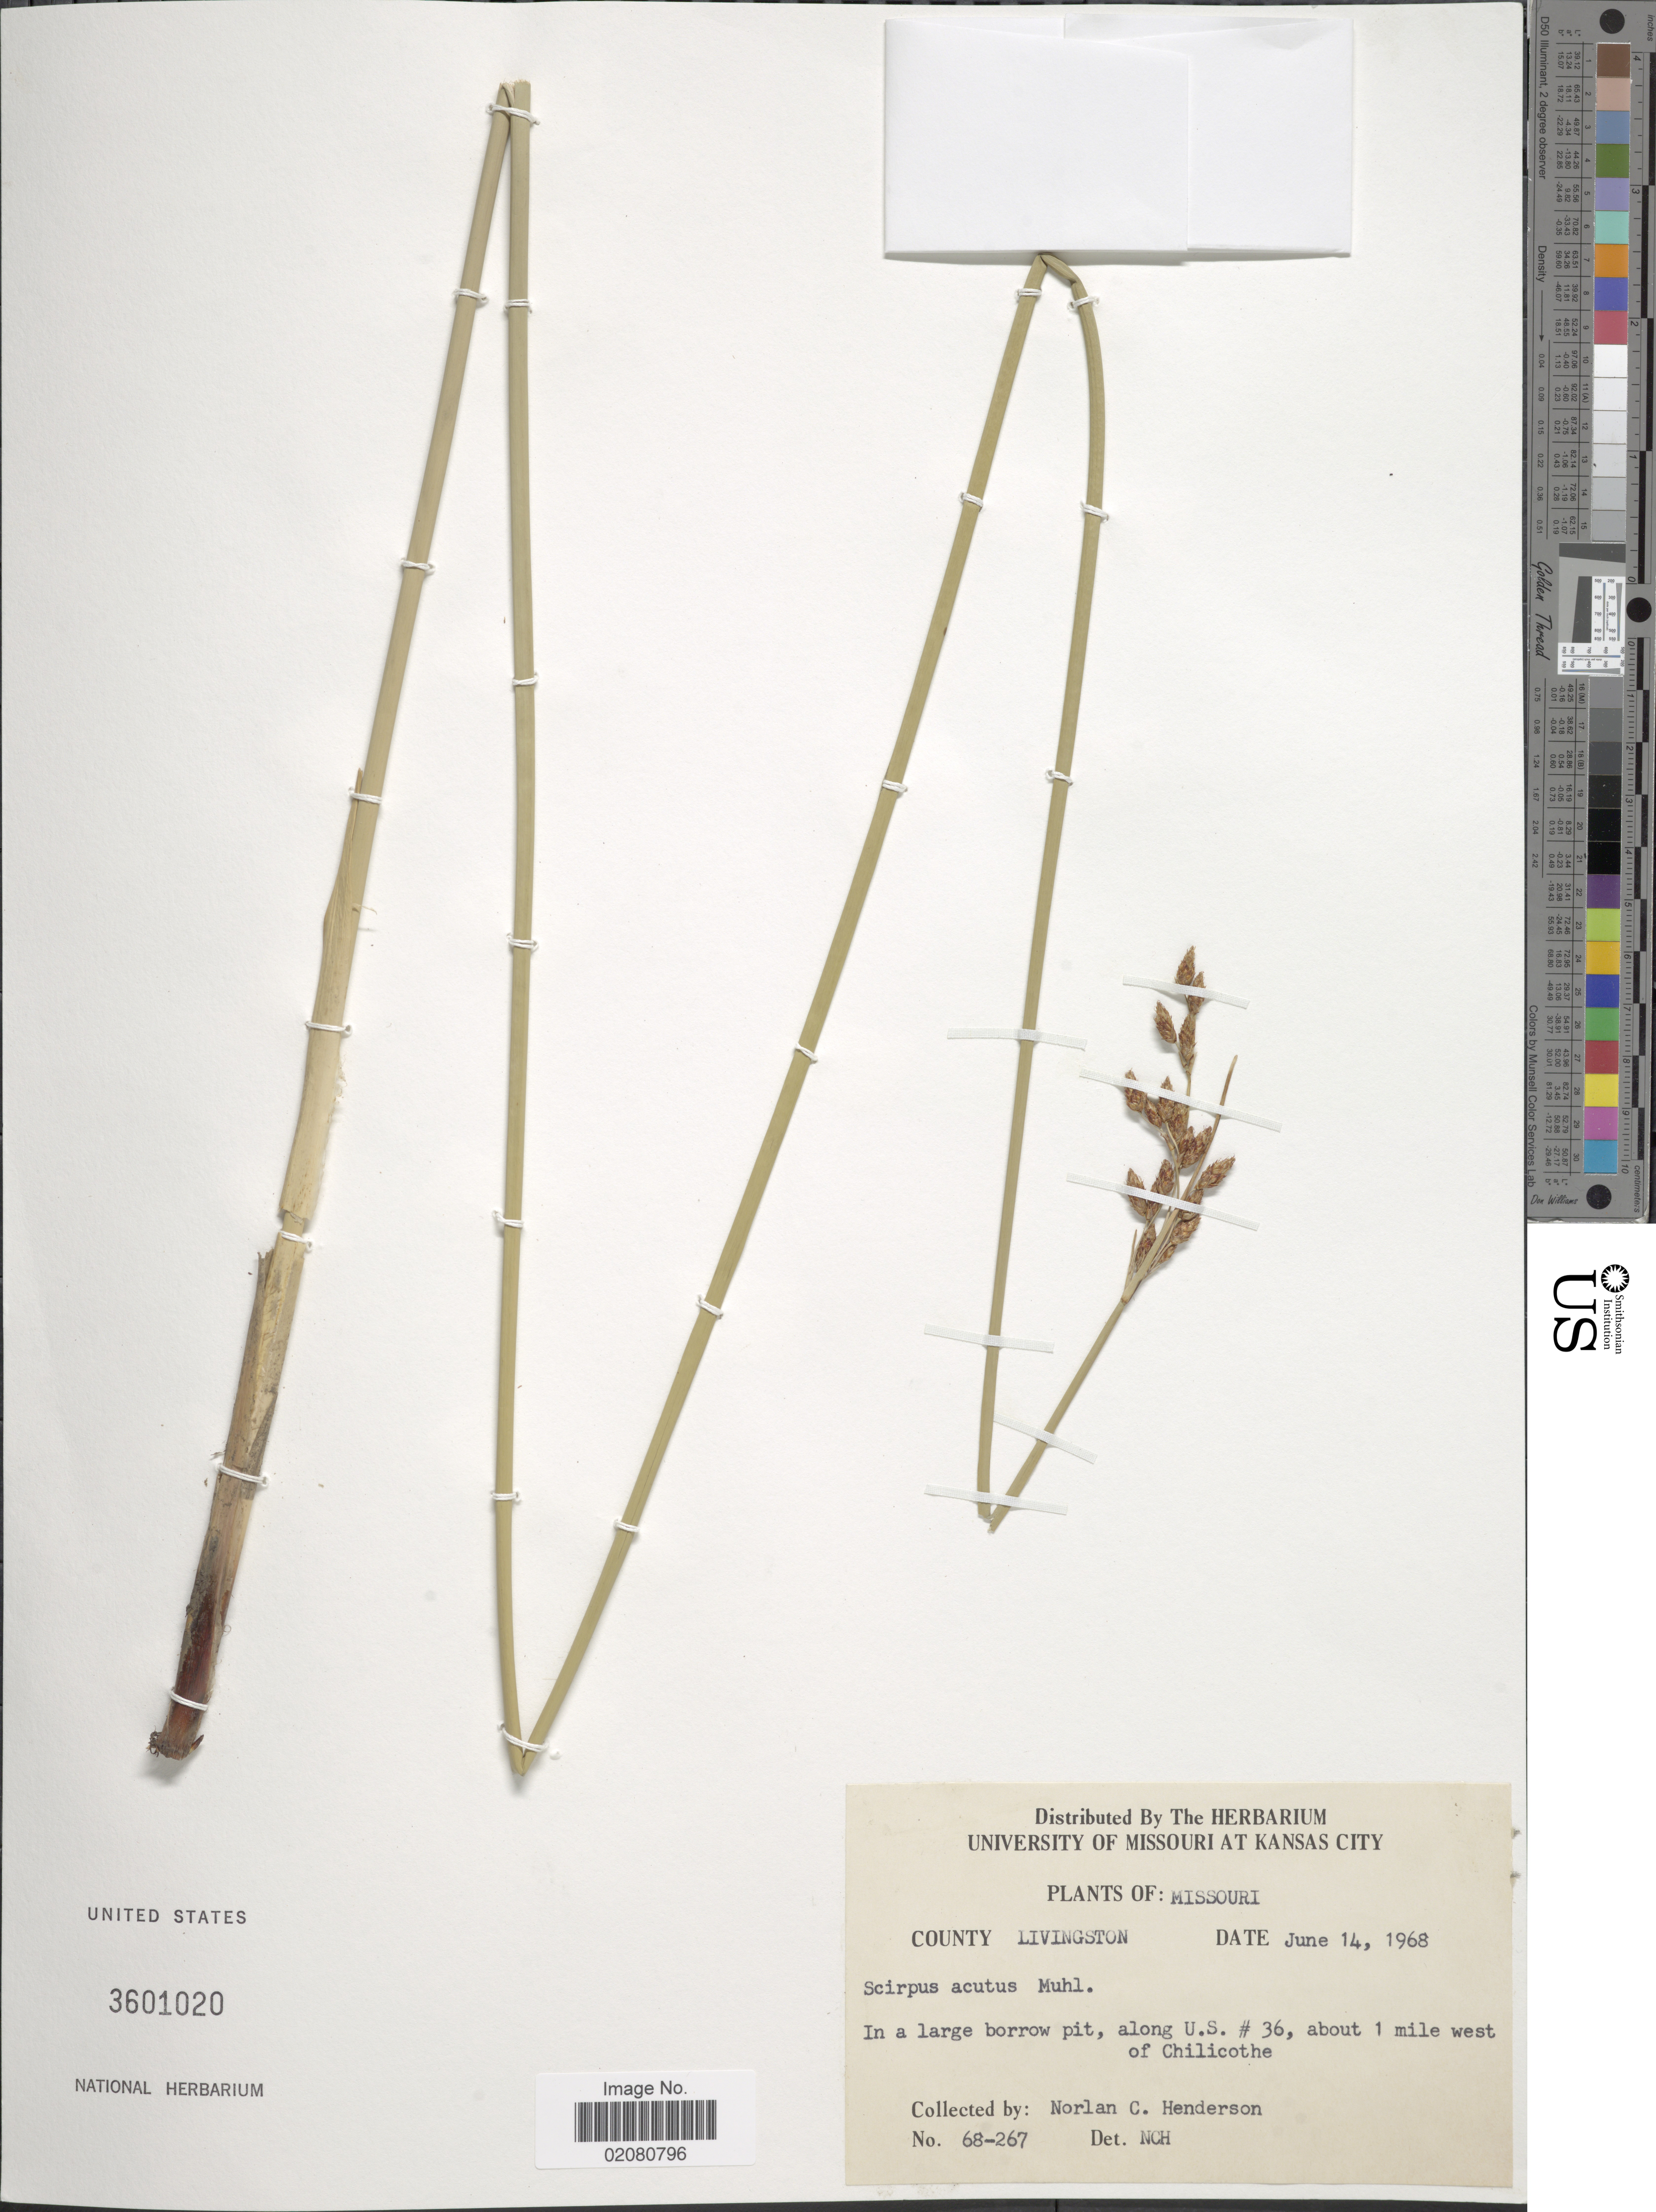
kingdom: Plantae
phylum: Tracheophyta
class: Liliopsida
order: Poales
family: Cyperaceae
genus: Schoenoplectus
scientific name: Schoenoplectus acutus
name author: (Muhl. ex Bigelow) Á. Löve & D. Löve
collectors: N. C. Henderson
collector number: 68-267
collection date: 1968-06-14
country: United States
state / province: Missouri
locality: County Livingstone. In a large borrow pit, along U.S. # 36, about 1 mile west of Chilicothe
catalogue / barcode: US 3601020